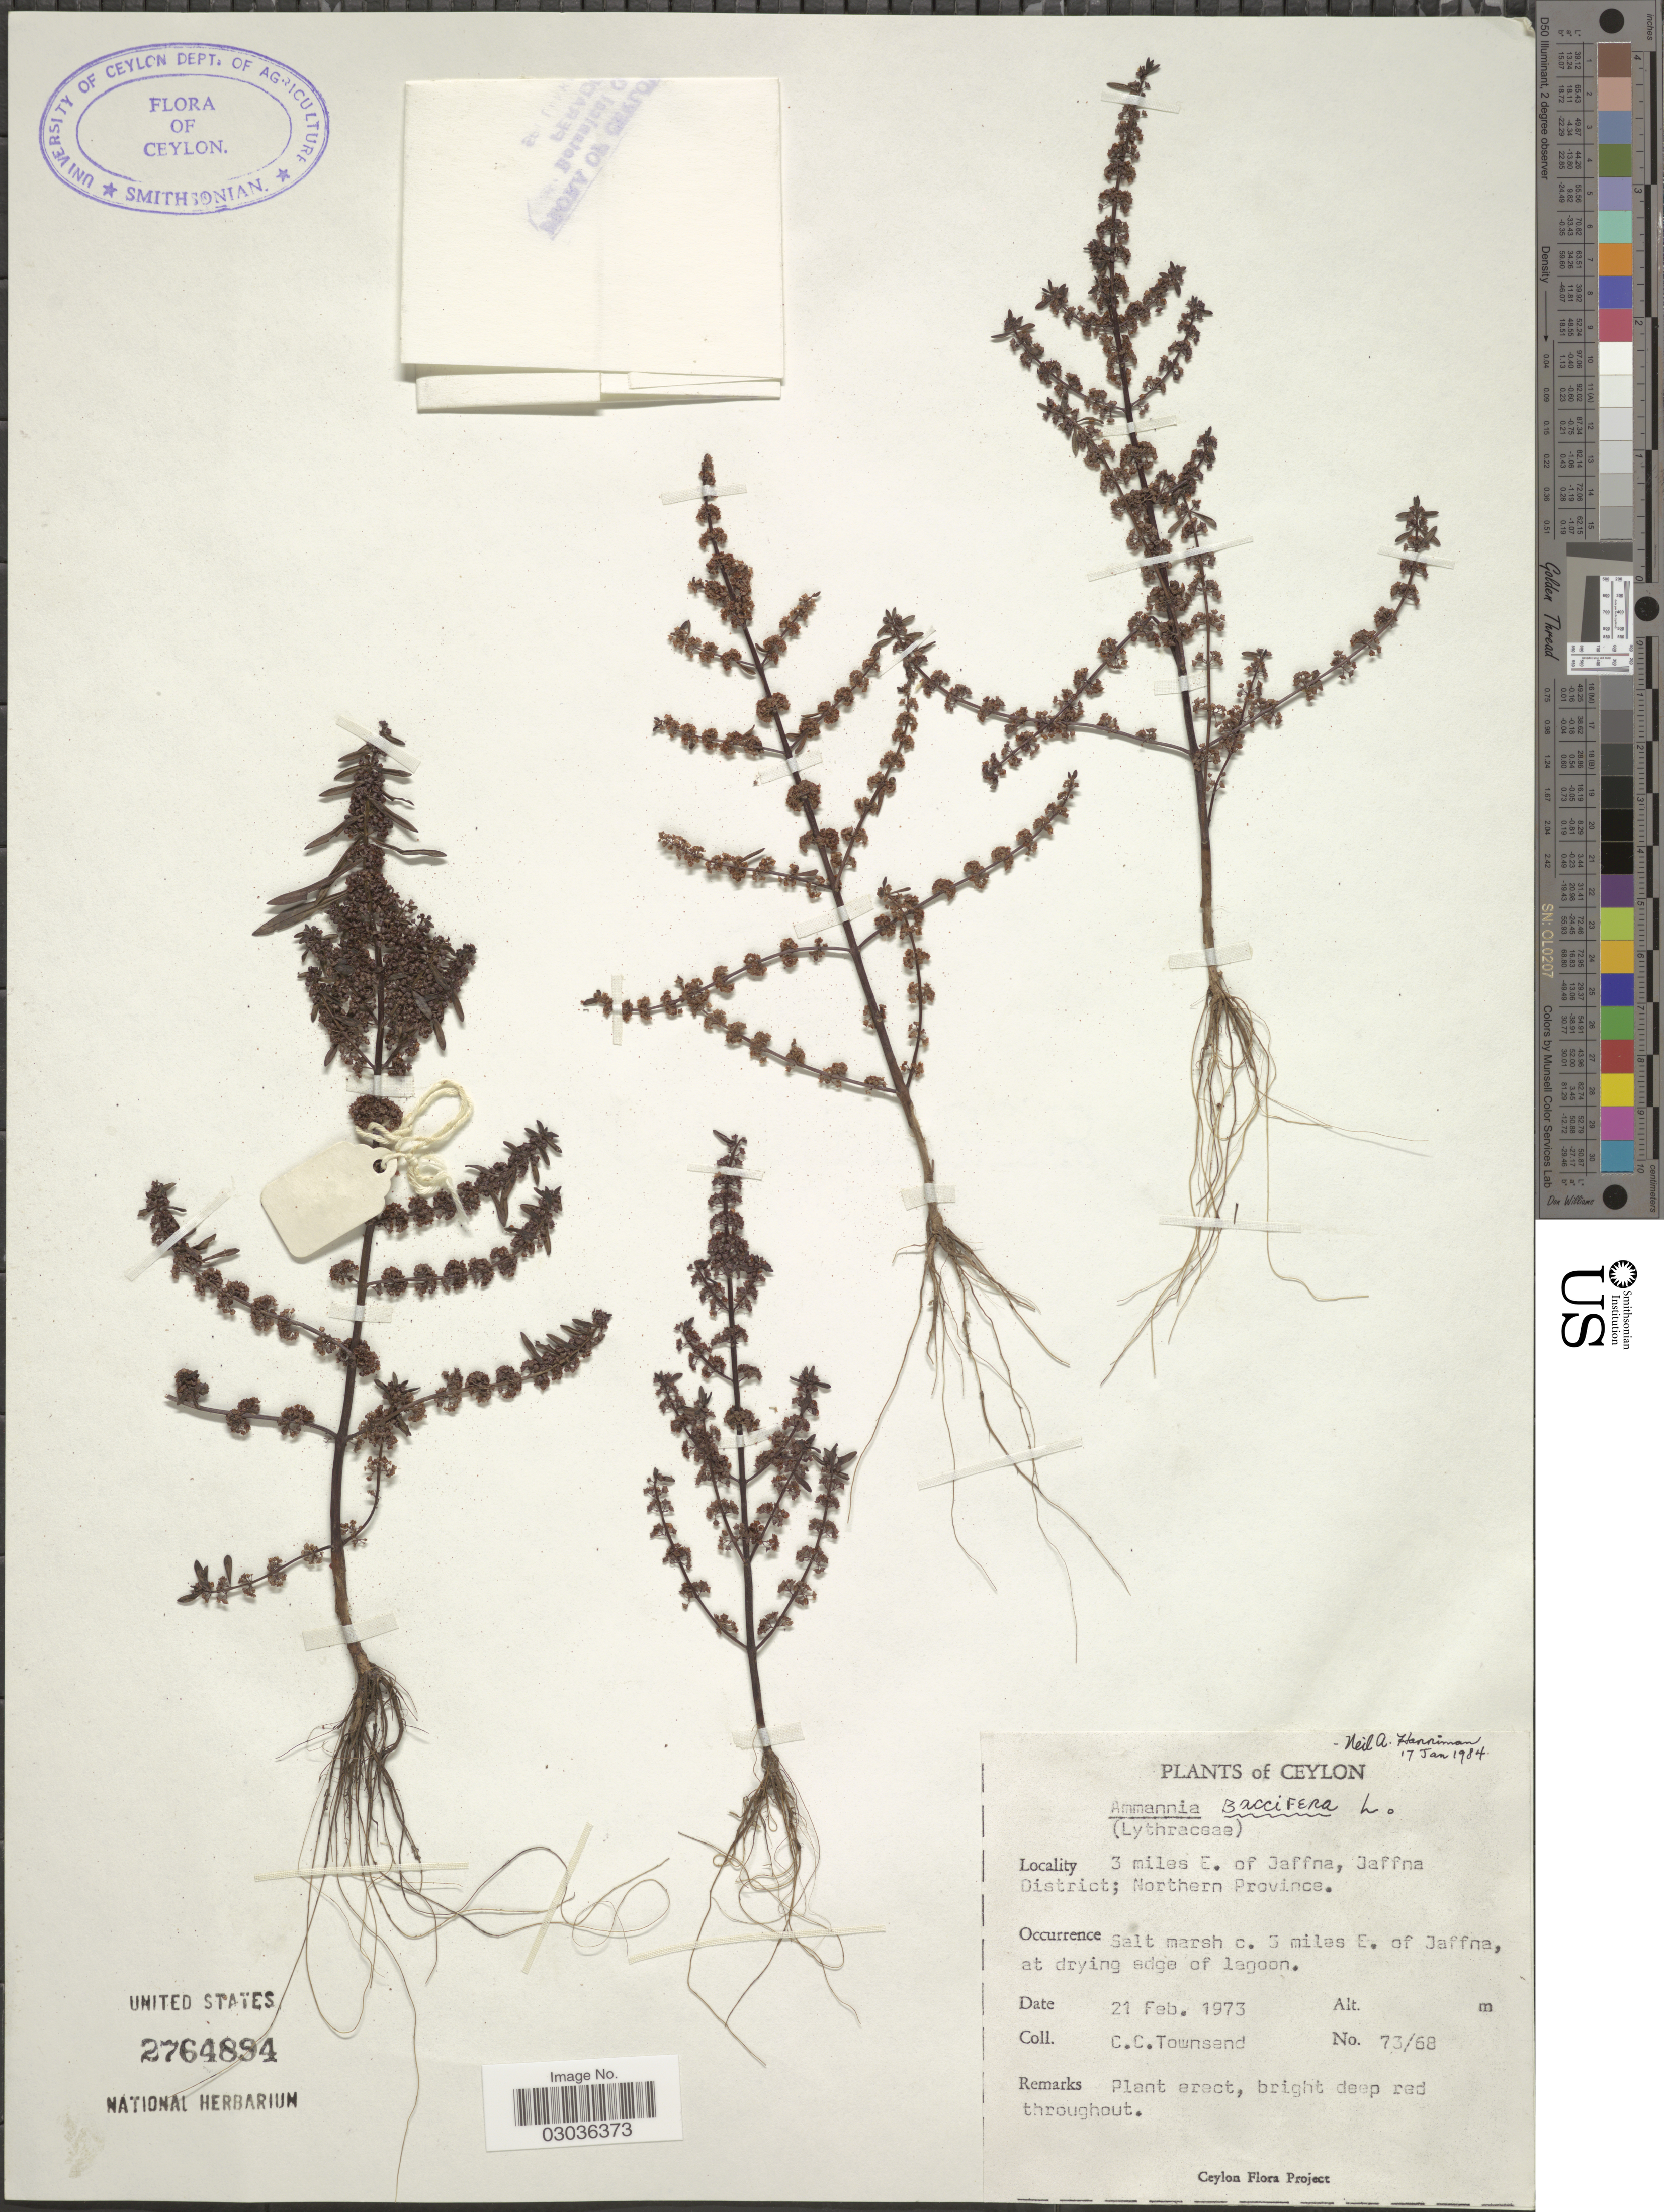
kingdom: Plantae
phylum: Tracheophyta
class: Magnoliopsida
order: Myrtales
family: Lythraceae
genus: Ammannia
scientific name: Ammannia baccifera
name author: L.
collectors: C. C. Townsend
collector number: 73/68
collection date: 1973-02-21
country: Sri Lanka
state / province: Northern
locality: Ceylon. 3 miles E. of Jaffna, Jaffna District. Salt marsh c. 3 miles E. of Jaffna, at drying edge of lagoon.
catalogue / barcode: US 2764894